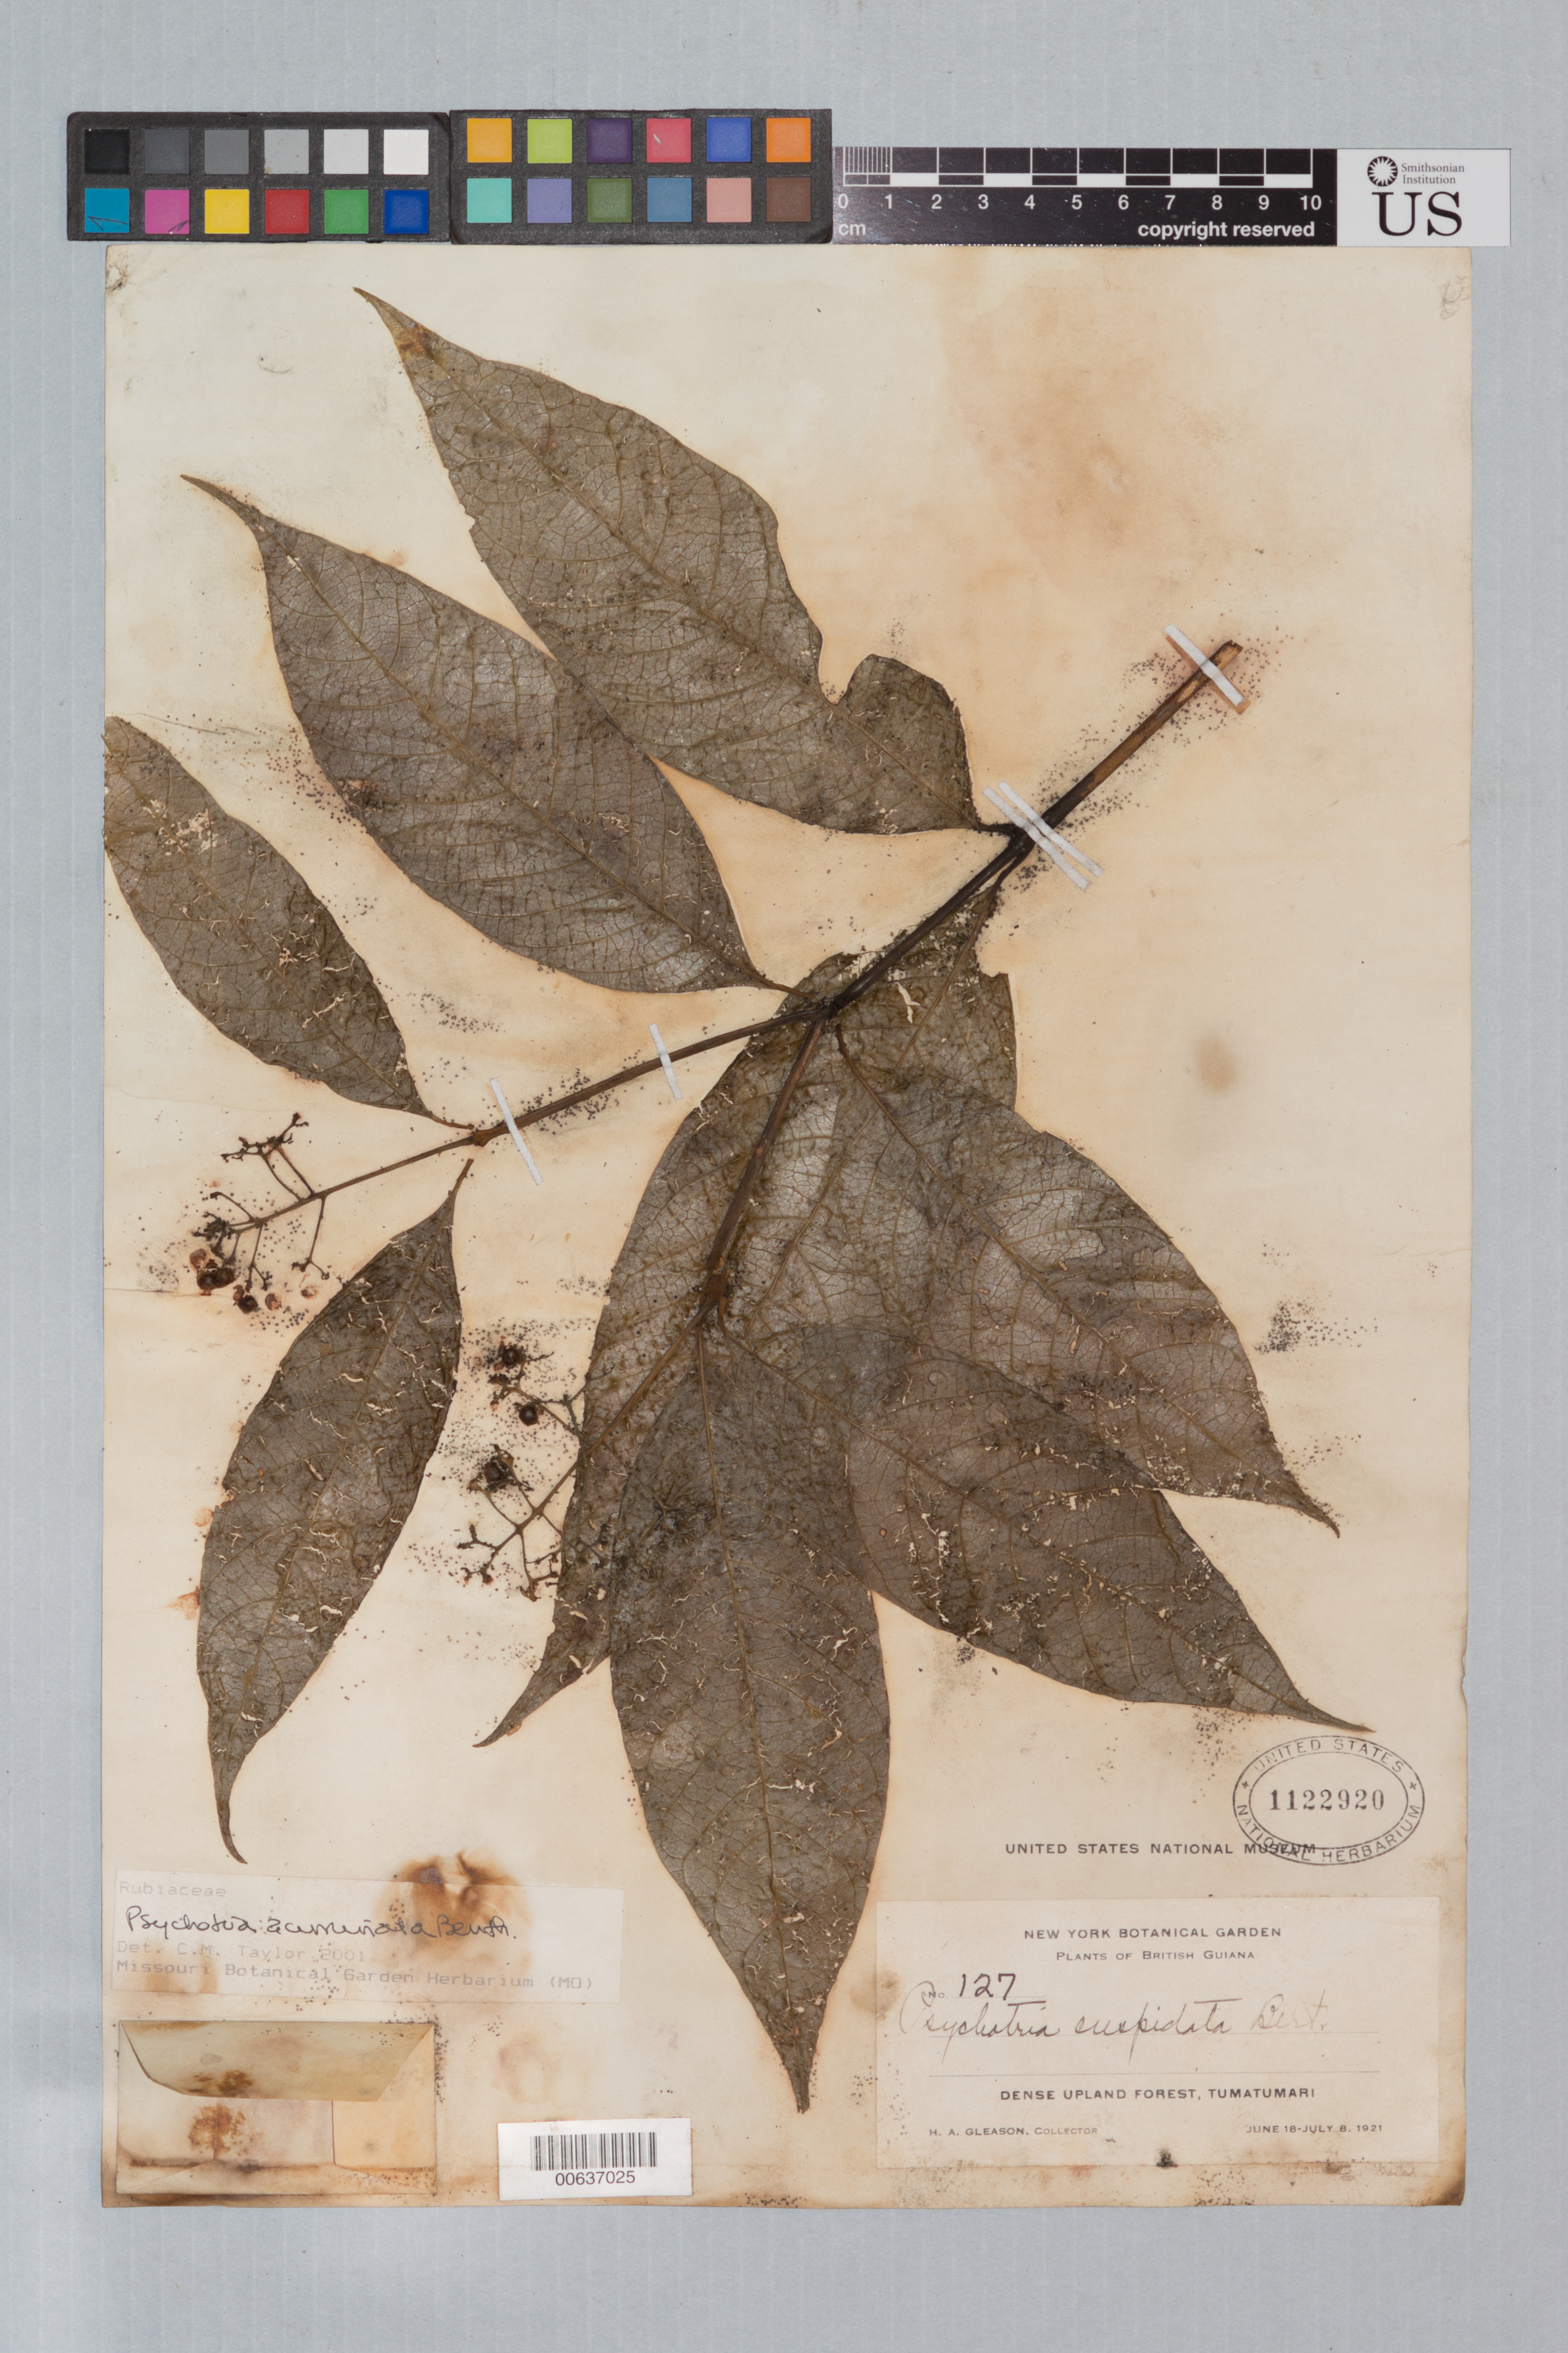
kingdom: Plantae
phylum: Tracheophyta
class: Magnoliopsida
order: Gentianales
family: Rubiaceae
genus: Psychotria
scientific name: Psychotria acuminata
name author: Benth.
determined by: Taylor, Charlotte M.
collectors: H. A. Gleason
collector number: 127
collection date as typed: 18-Jun-21 to 8-Jul-21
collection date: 1921-06-18/1921-07-08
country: Guyana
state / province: Potaro-Siparuni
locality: Tumatumari Village, Potaro R.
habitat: Dense upland forest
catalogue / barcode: US 1122920